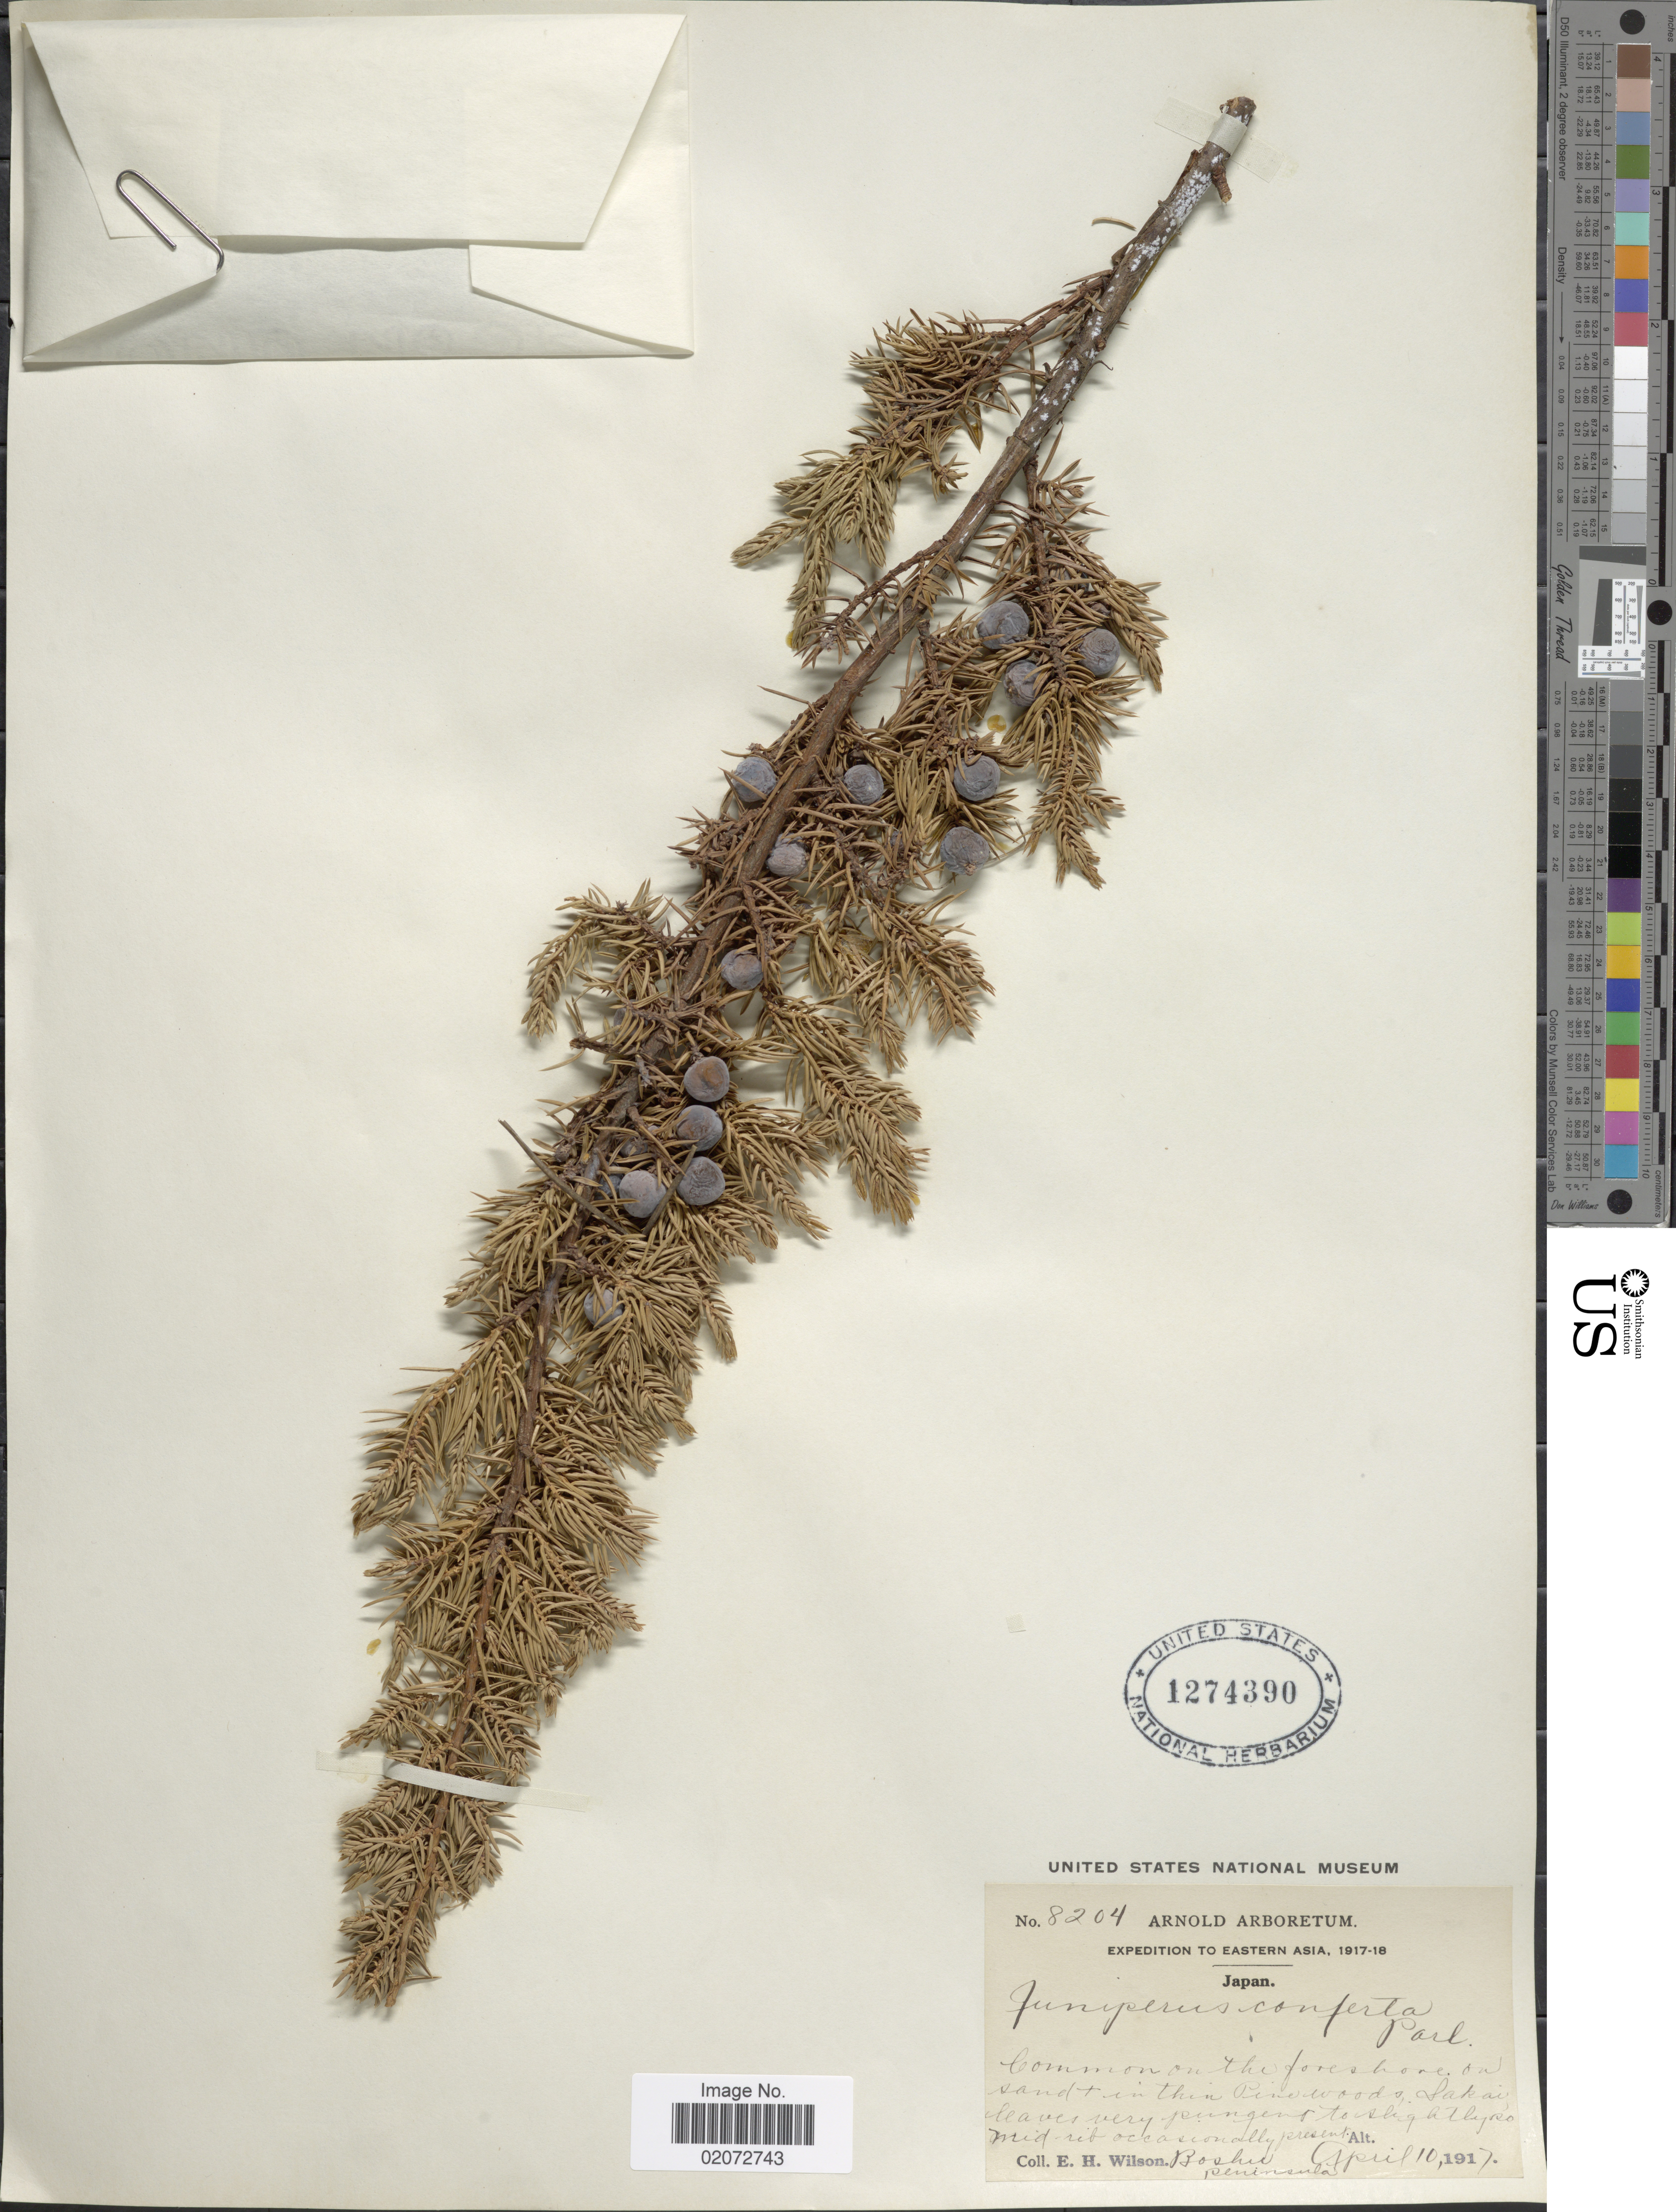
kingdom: Plantae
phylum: Tracheophyta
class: Pinopsida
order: Pinales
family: Cupressaceae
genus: Juniperus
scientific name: Juniperus conferta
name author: Parl.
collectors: E. Wilson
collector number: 8204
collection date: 1917-04-10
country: Japan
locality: Eastern Asia, Boshu peninsula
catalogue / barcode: US 1274390